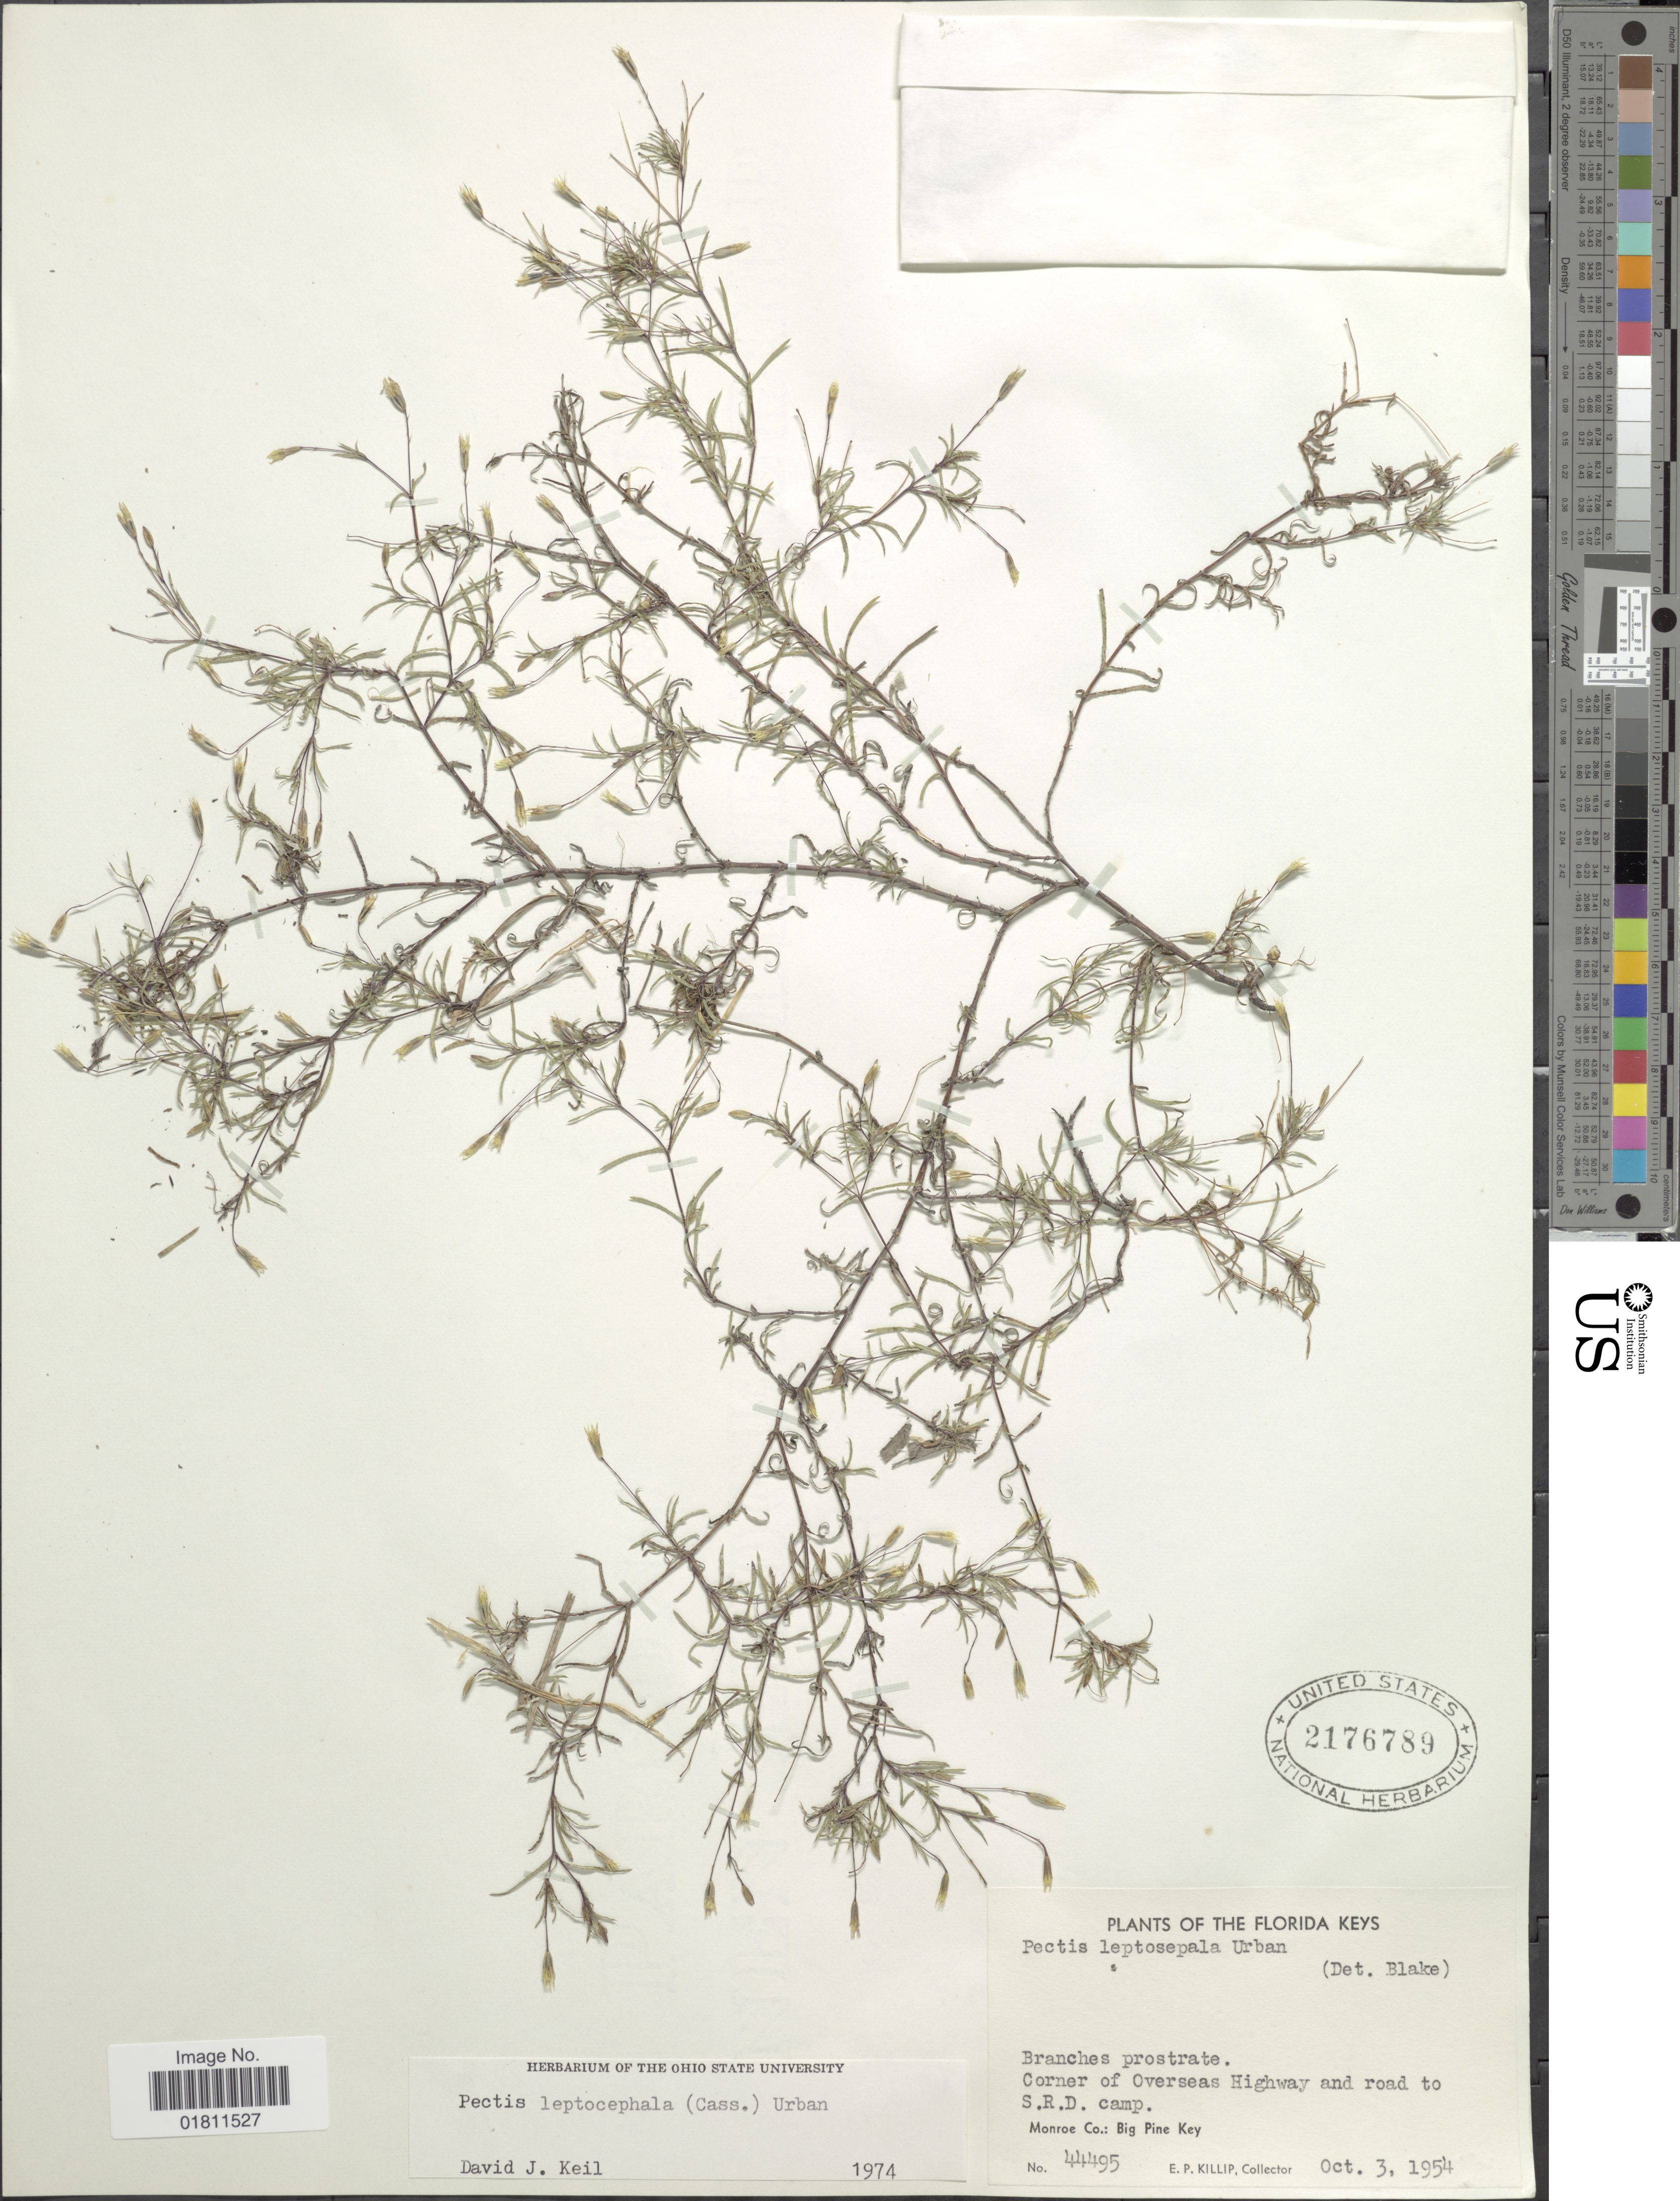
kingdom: Plantae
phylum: Tracheophyta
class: Magnoliopsida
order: Asterales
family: Asteraceae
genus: Pectis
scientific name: Pectis leptocephala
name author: (Cass.) Urb.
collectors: E. P. Killip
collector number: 44495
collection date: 1954-10-03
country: United States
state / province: Florida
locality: Florida Keys. Corner of Overseas Highway and road to S. R. D. camp. Monroe Co.: Big Pine Key.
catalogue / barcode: US 2176789